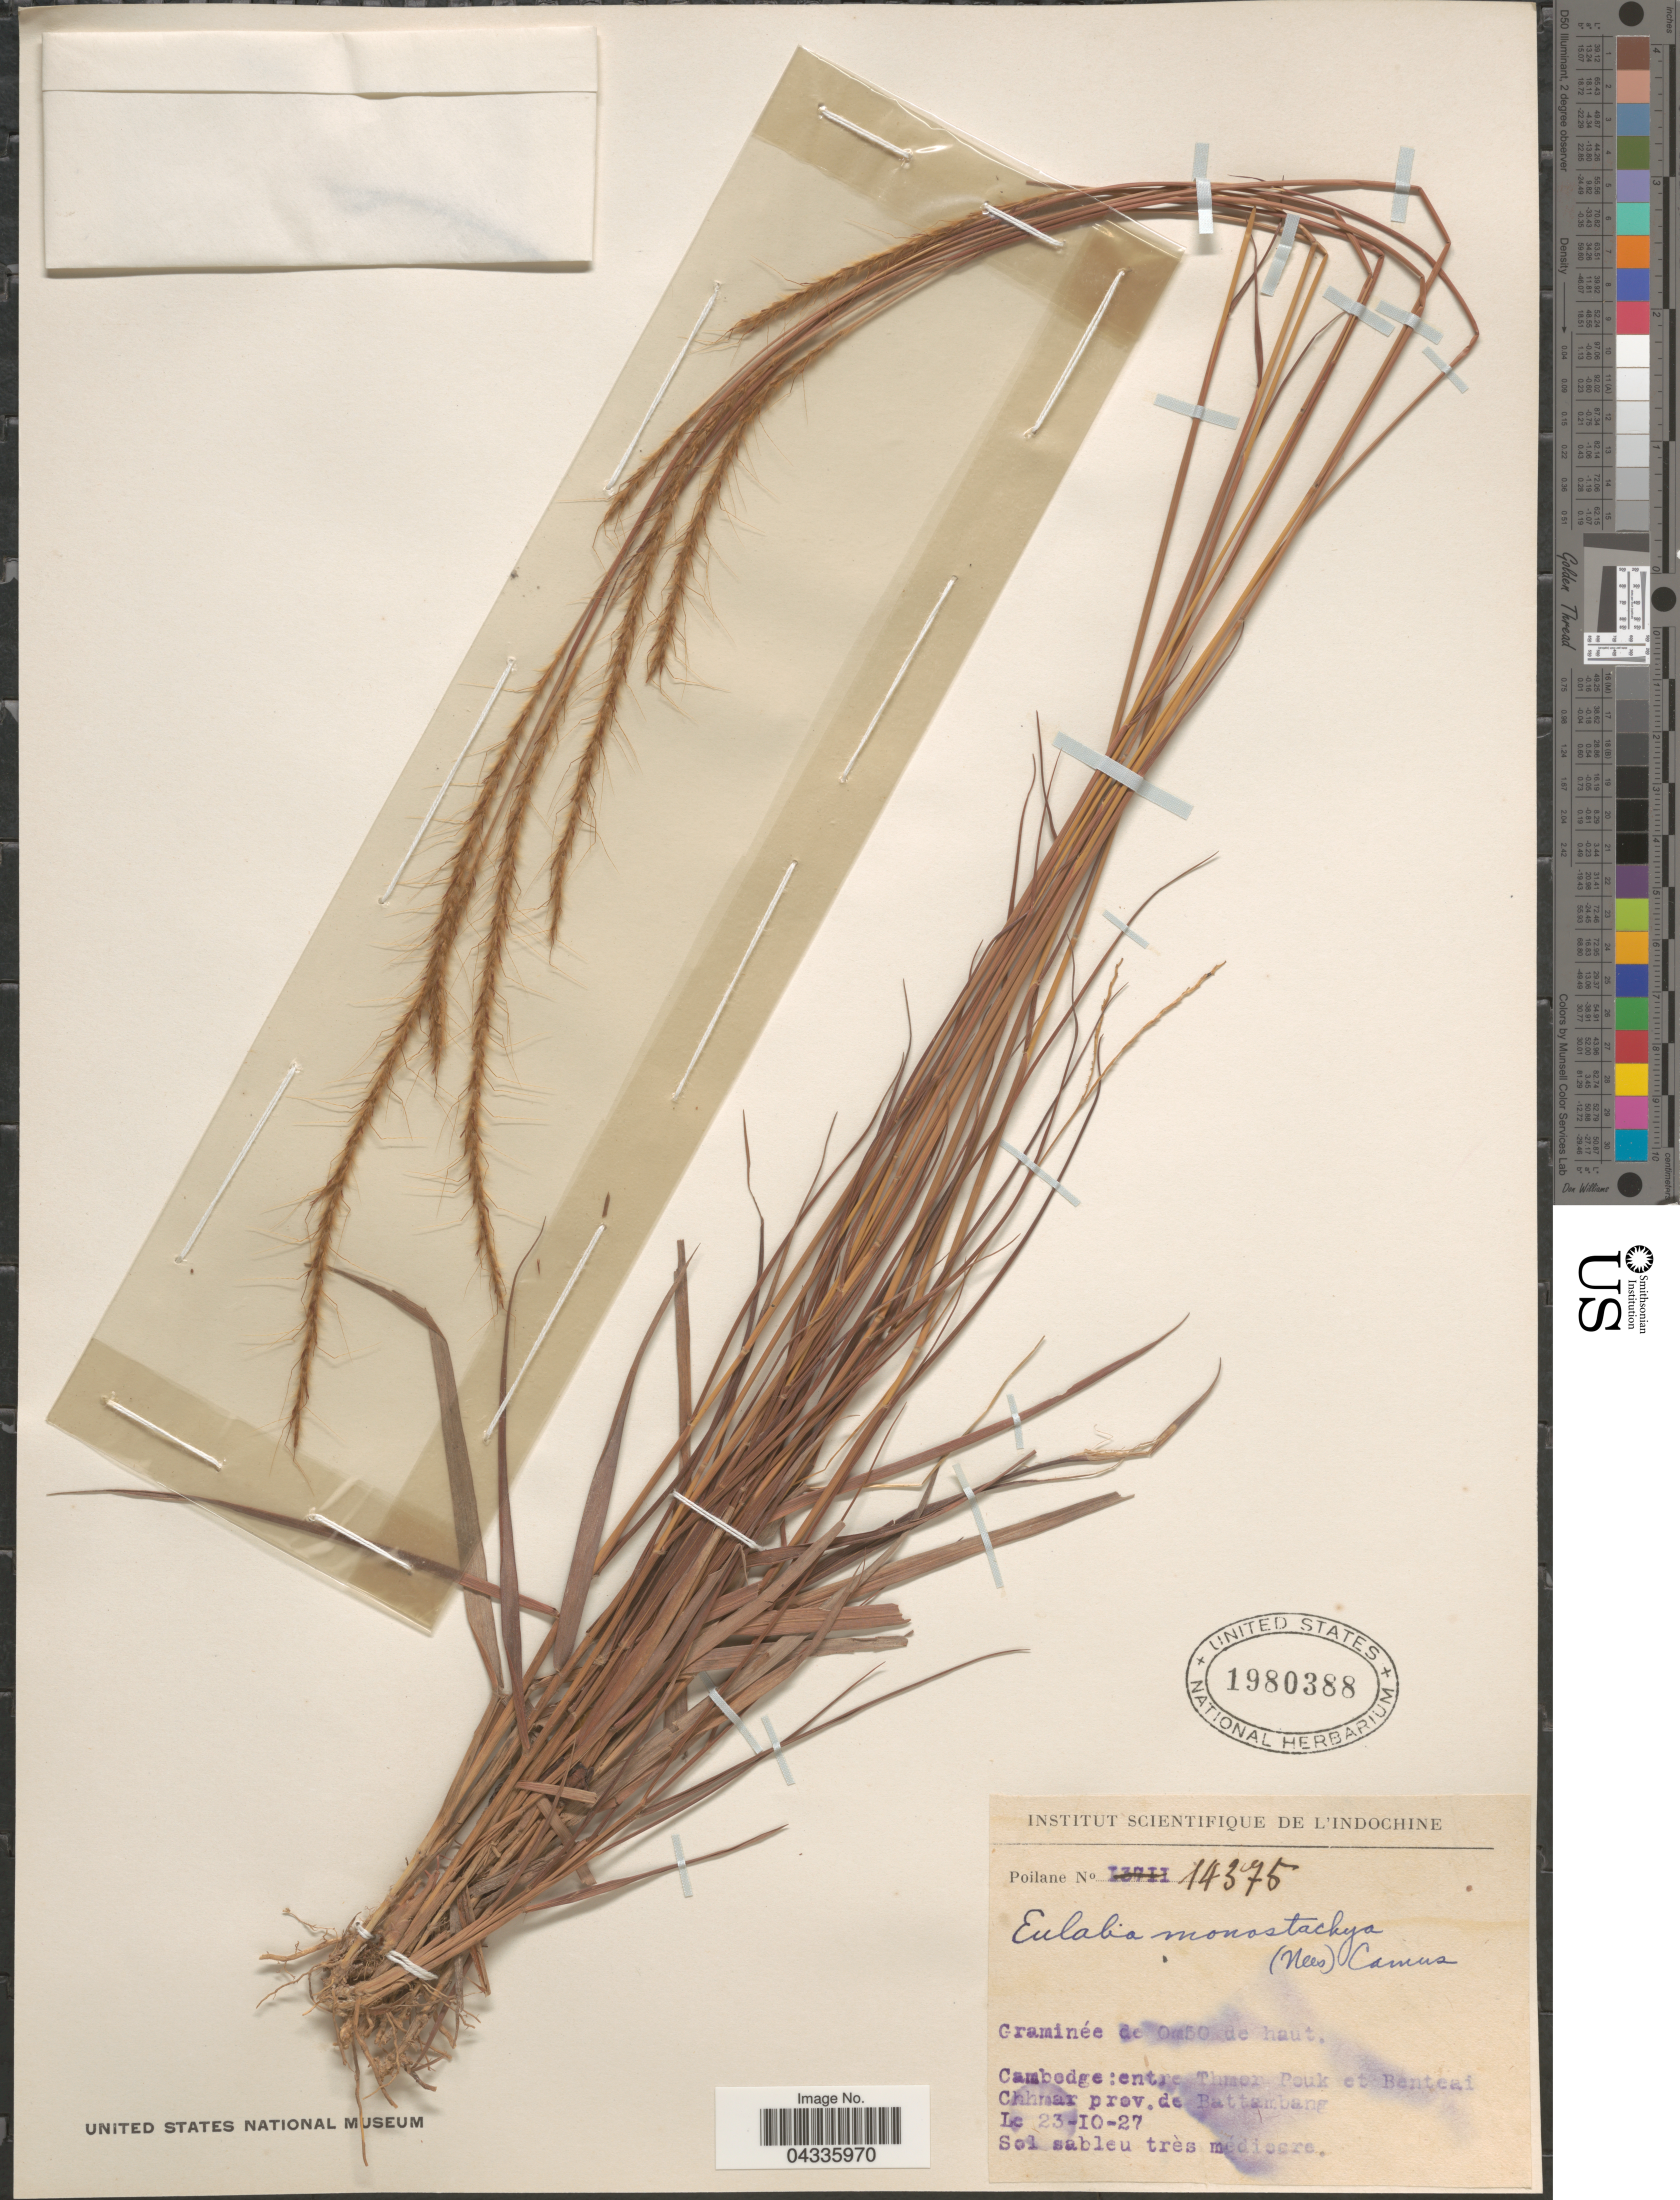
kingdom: Plantae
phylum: Tracheophyta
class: Liliopsida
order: Poales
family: Poaceae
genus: Eulalia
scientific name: Eulalia monostachya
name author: (Balansa) A. Camus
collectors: -. Poilane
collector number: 14375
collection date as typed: Transcribed d/m/y: 23/10/27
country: Cambodia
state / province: Bătdâmbâng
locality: Cambodge: entre Thmon Pouk et Banteai Chhmar prov. de Battambang.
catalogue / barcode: US 1980388